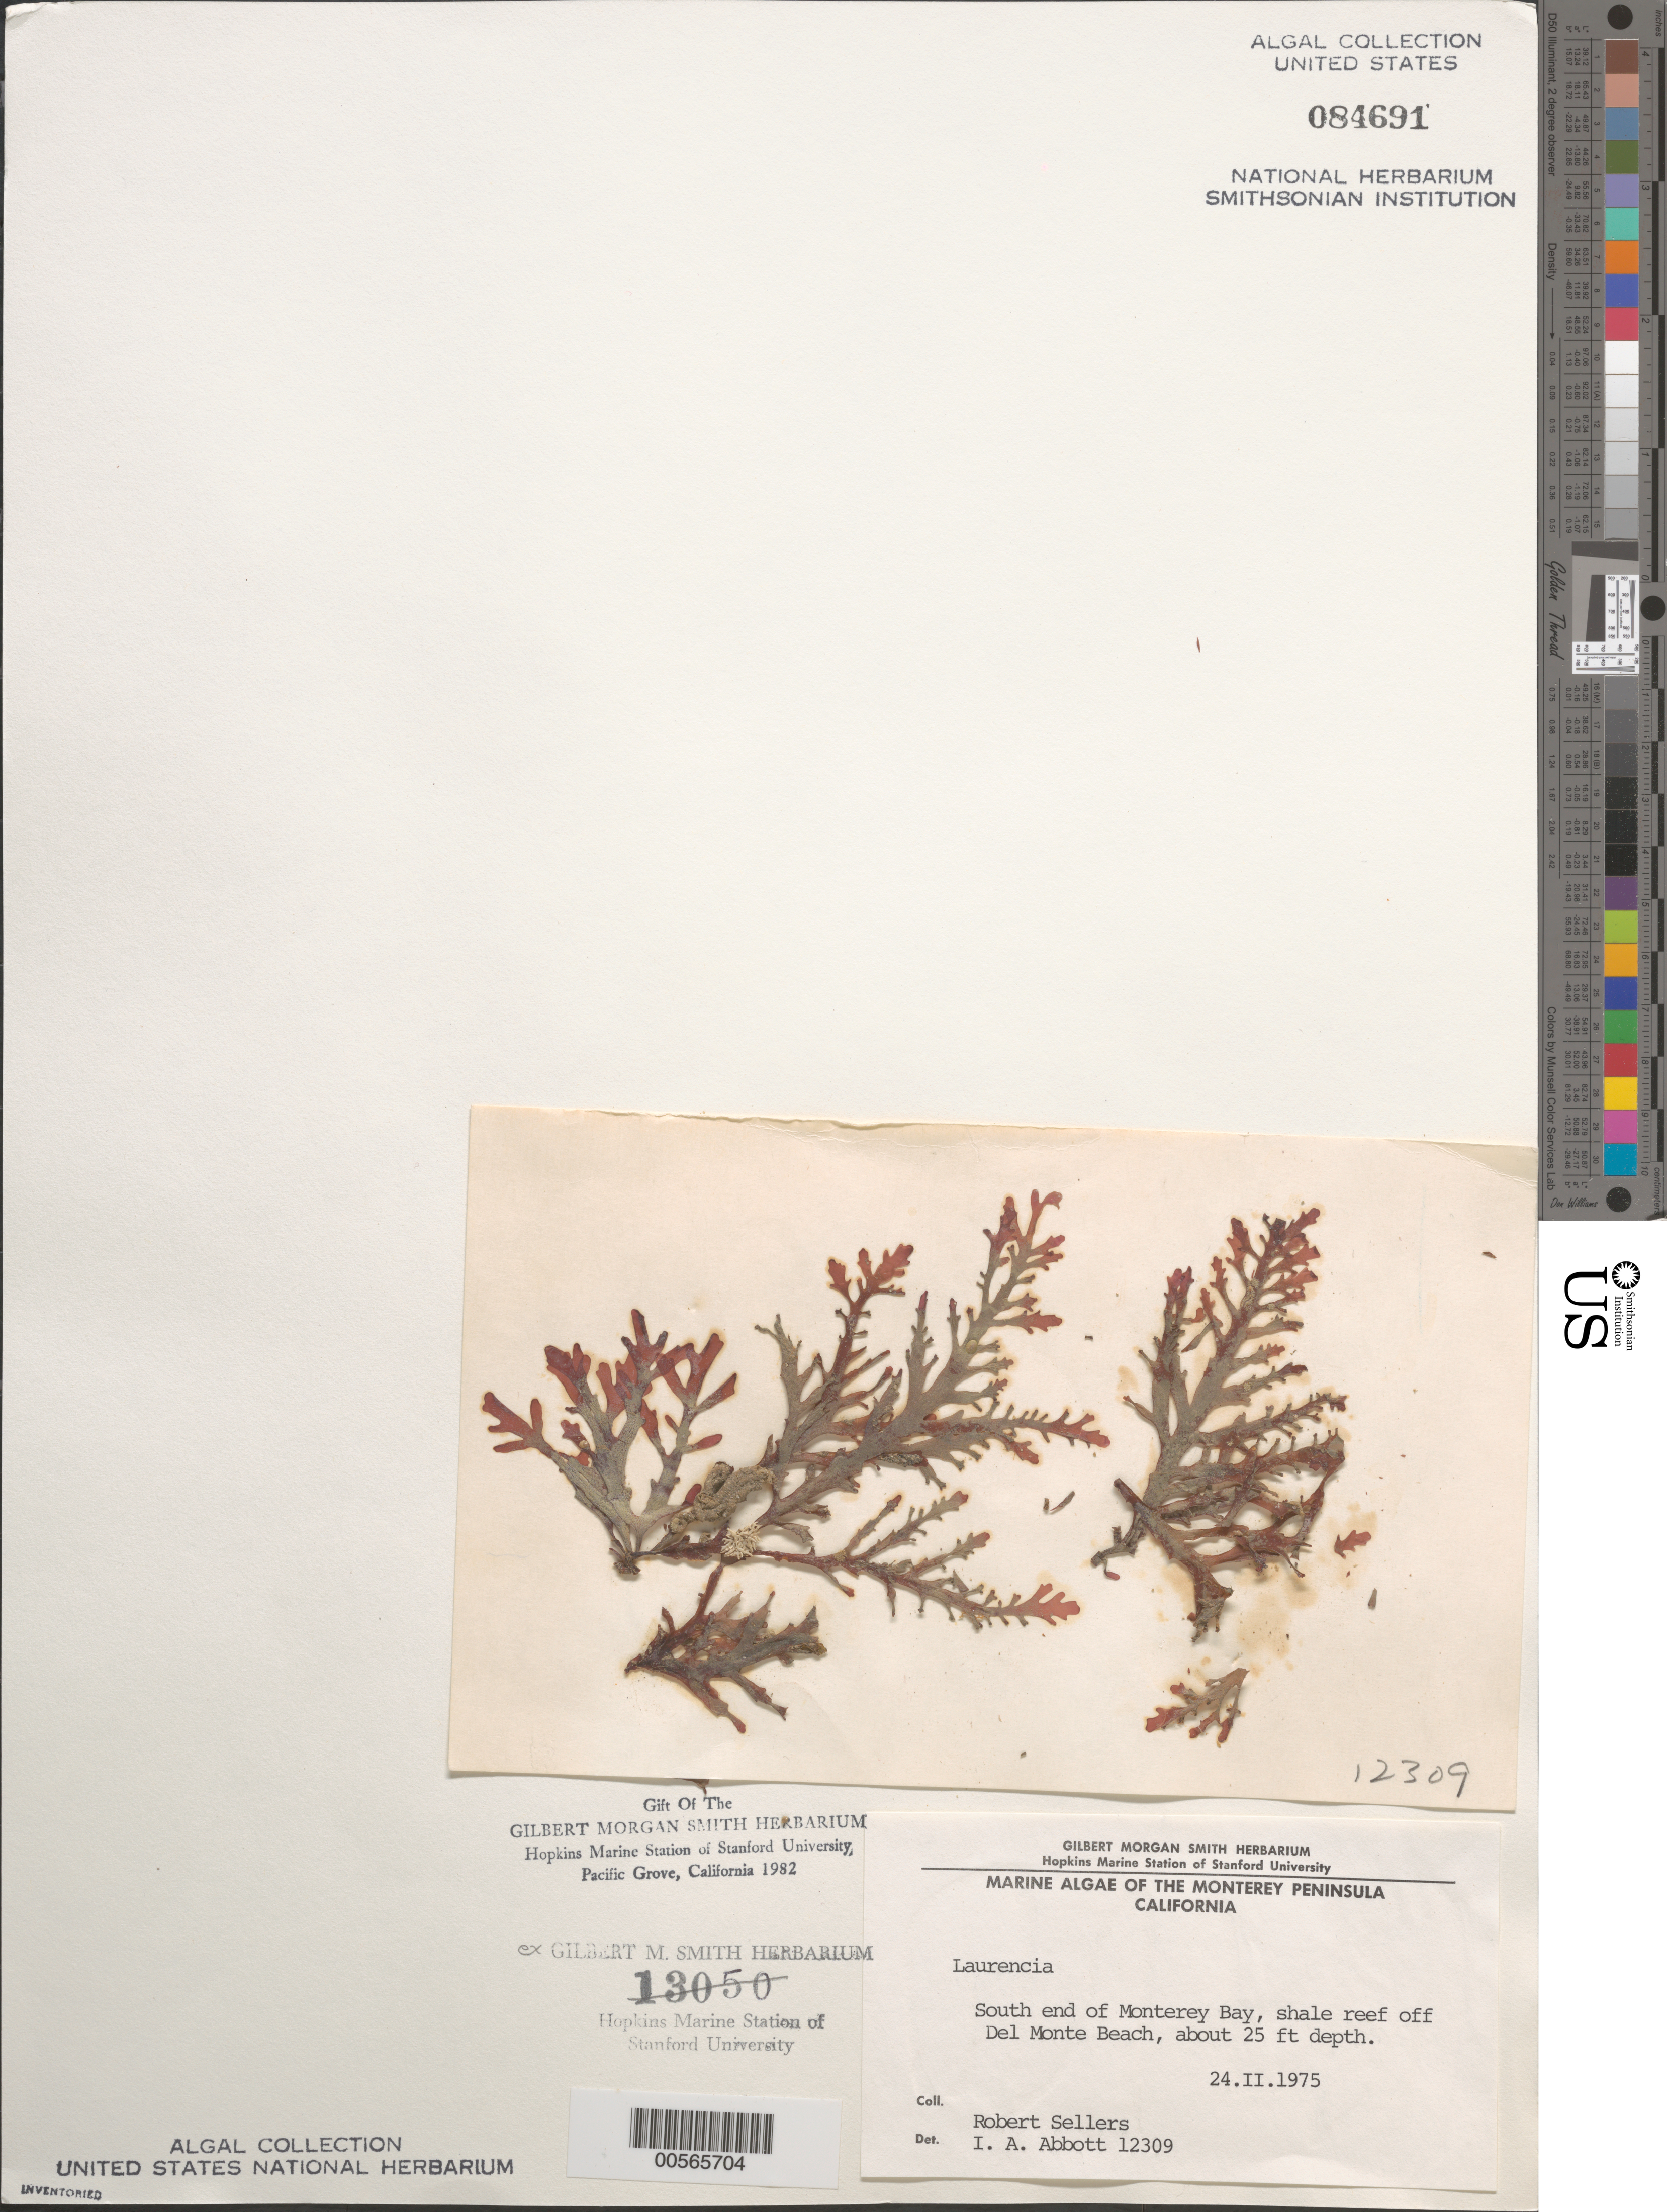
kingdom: Plantae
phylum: Rhodophyta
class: Florideophyceae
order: Ceramiales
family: Rhodomelaceae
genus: Laurencia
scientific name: Laurencia sp.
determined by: Abbott, Isabella A.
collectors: R. F. Sellers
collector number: IAA 12309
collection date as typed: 24 Feb 1975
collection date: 1975-02-24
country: United States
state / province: California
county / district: Monterey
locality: Monterey Bay, off Del Monte Beach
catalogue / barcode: US 84691